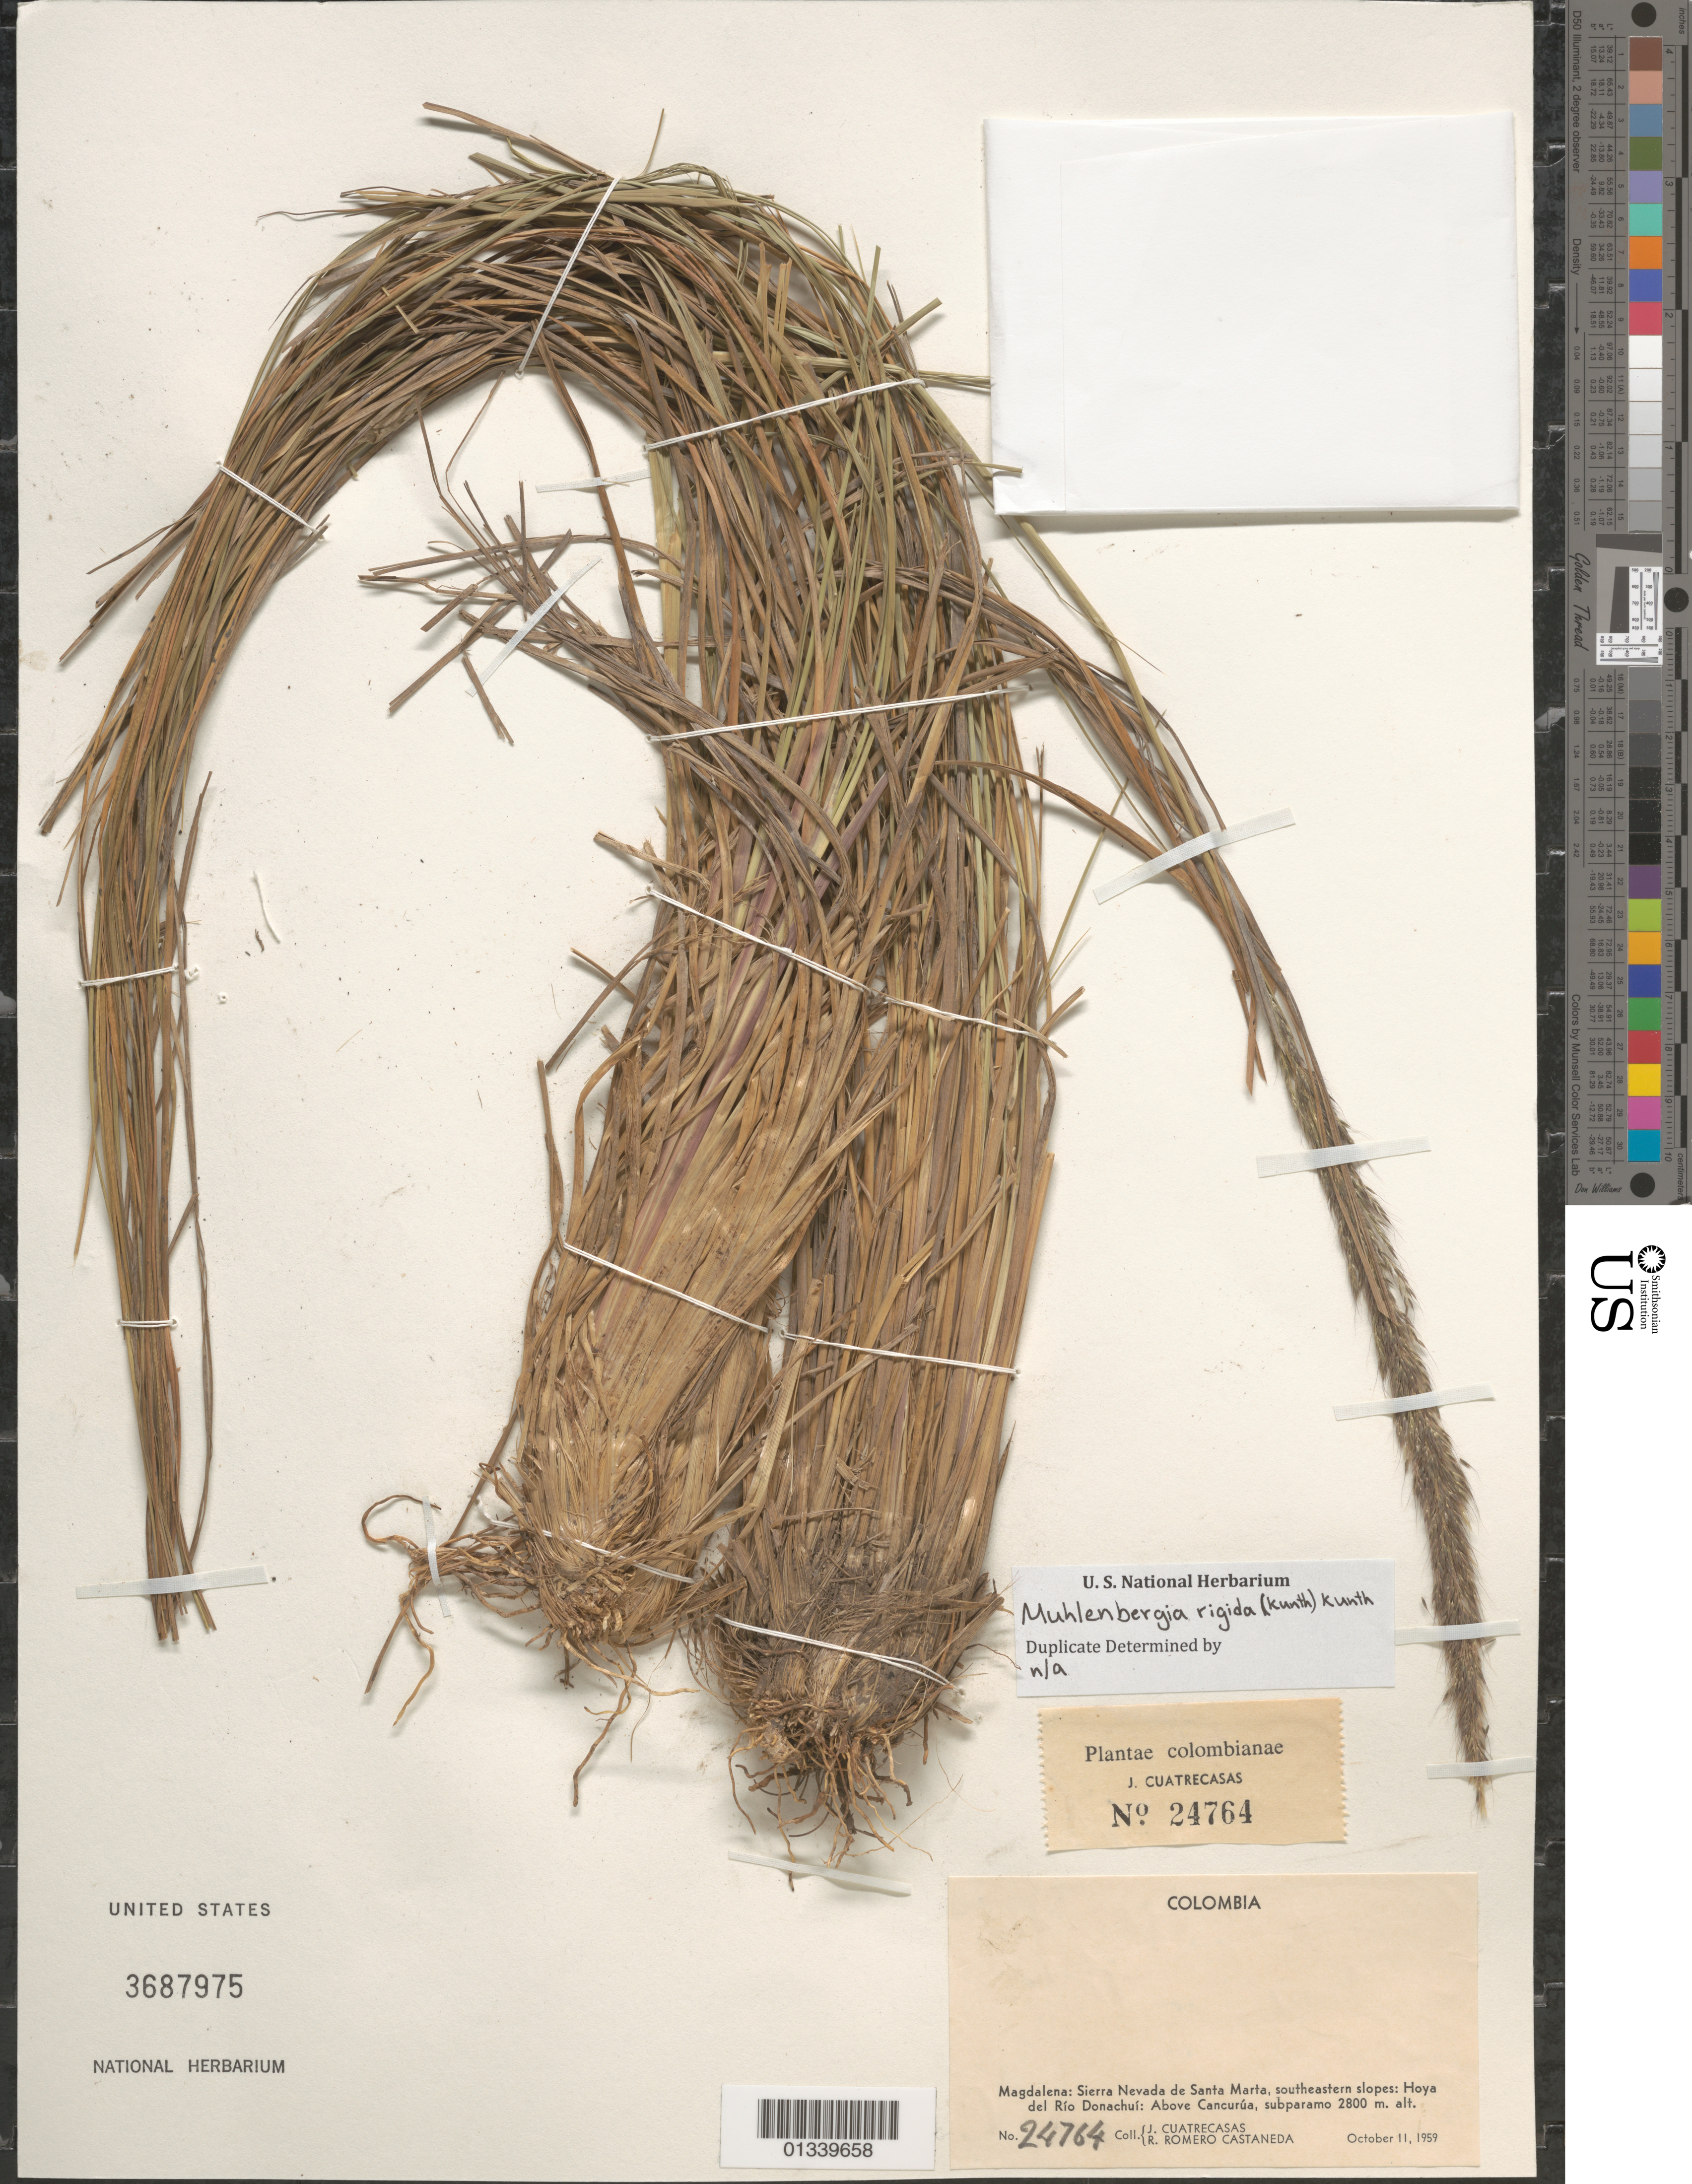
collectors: J. Cuatrecasas & R. Romero Castañeda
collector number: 24764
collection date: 1959-10-11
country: Colombia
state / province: Magdalena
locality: Sierra Nevada de Santa Marta, southeastern slopes: Hoya del Rio Donachui: Above Cancurua.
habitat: Subparamo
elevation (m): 2800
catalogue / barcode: US 3687975